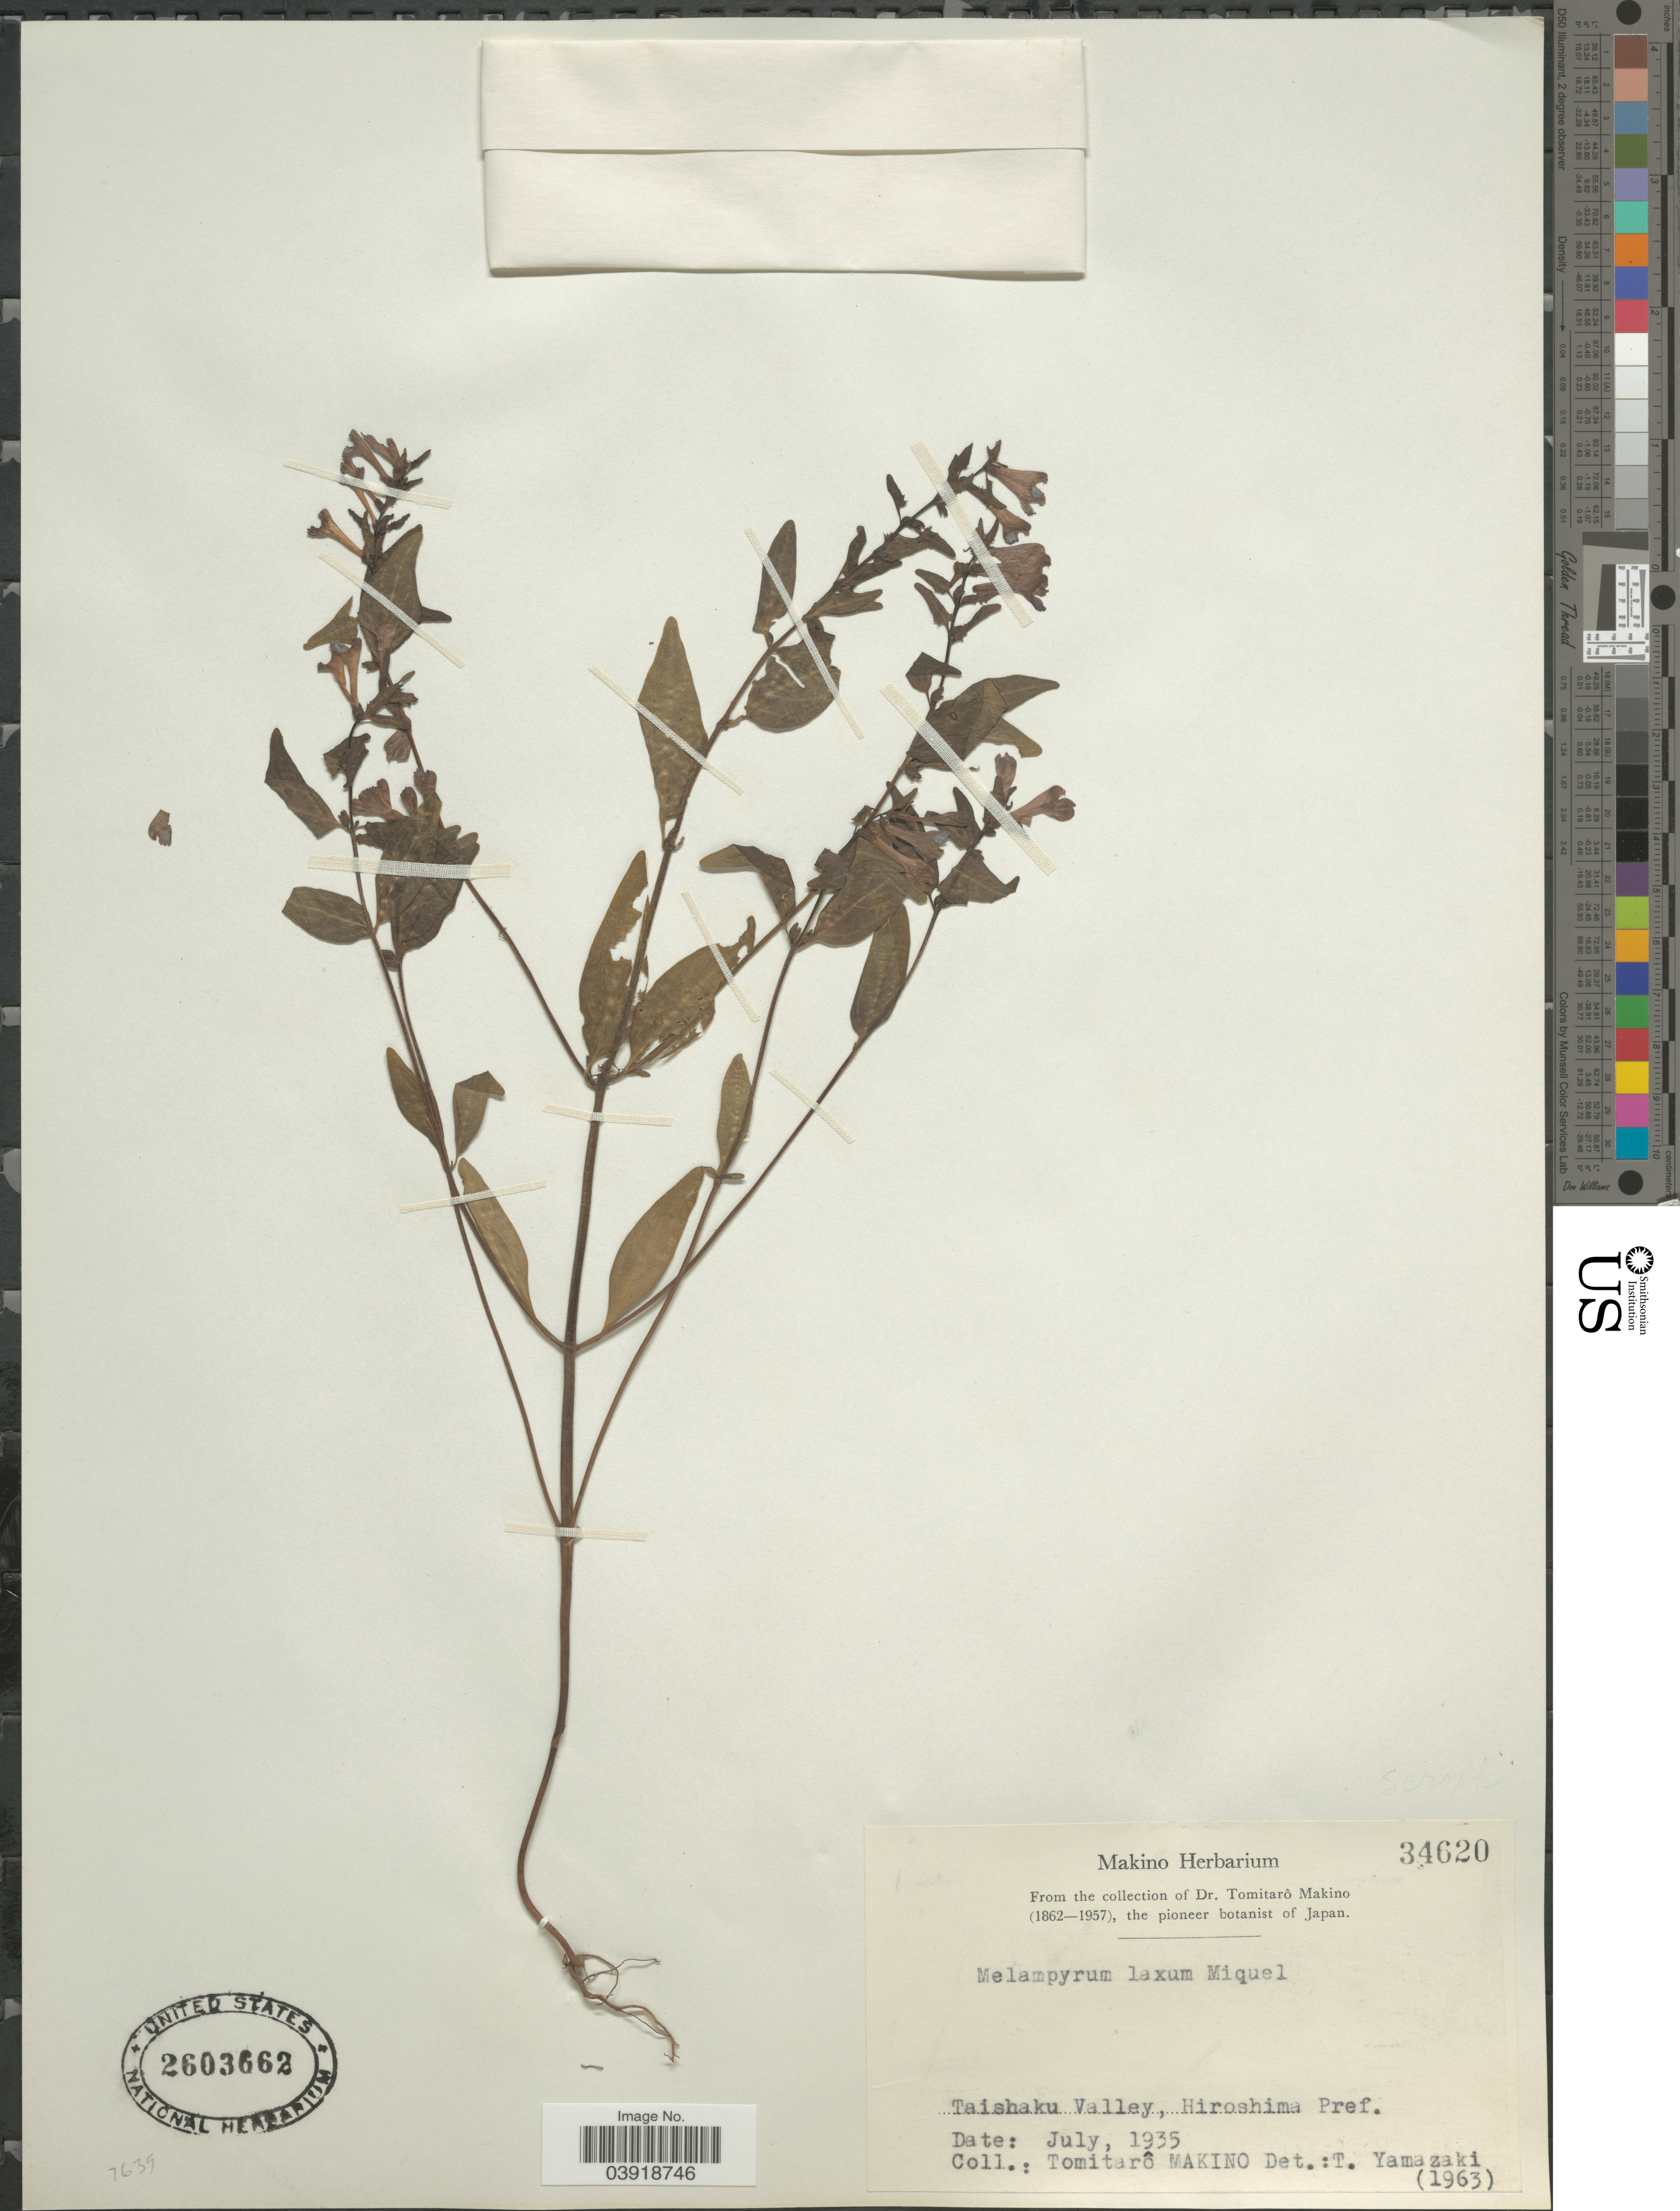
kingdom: Plantae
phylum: Tracheophyta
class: Magnoliopsida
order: Lamiales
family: Orobanchaceae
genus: Melampyrum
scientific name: Melampyrum laxum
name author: Miq.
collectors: T. Makino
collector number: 34620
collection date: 1935-07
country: Japan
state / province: Hirosima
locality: Taishaku Valley, Hiroshima Pref.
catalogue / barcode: US 2603662